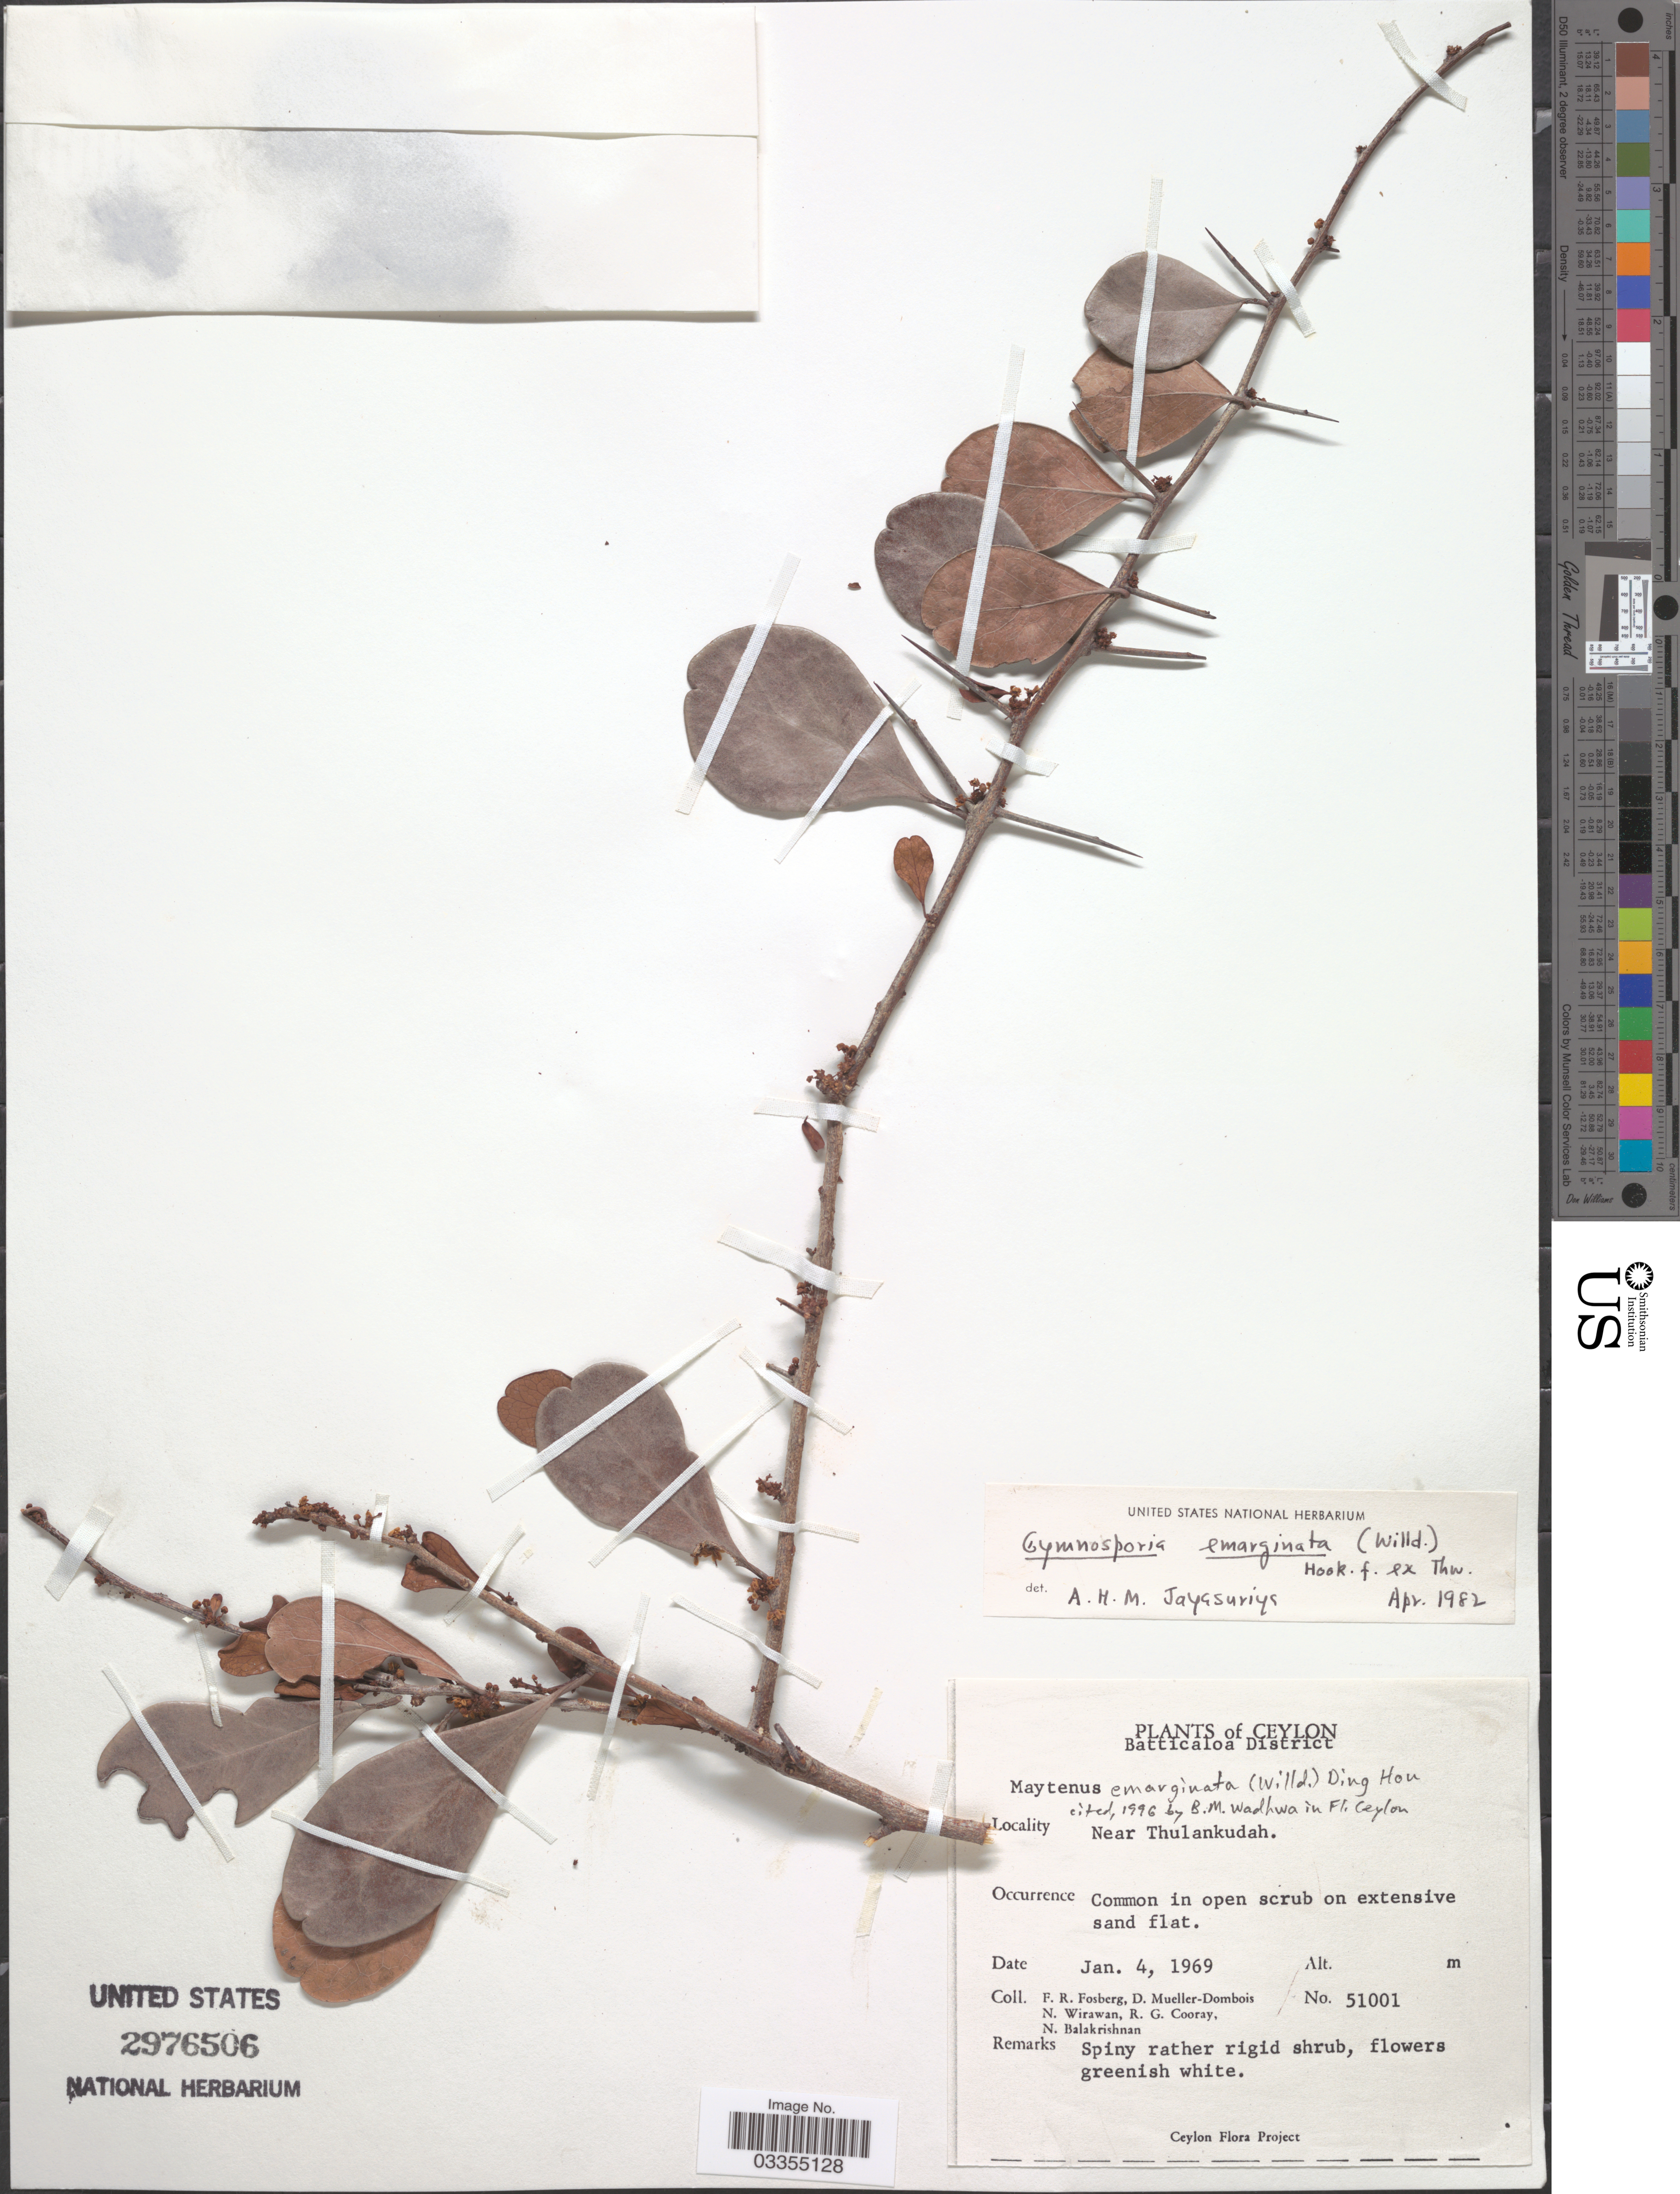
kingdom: Plantae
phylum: Tracheophyta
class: Magnoliopsida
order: Celastrales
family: Celastraceae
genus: Gymnosporia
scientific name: Gymnosporia emarginata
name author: (Willd.) Thwaites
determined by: Jayasuriya, A. H. M.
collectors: F. R. Fosberg, D. Meuller-Dombois, N. Wirawan, R. Cooray & N. Balakrishnan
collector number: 51001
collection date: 1969-01-04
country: Sri Lanka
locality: Ceylon. Batticaloa District. Near Thulankudah.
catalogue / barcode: US 2976506